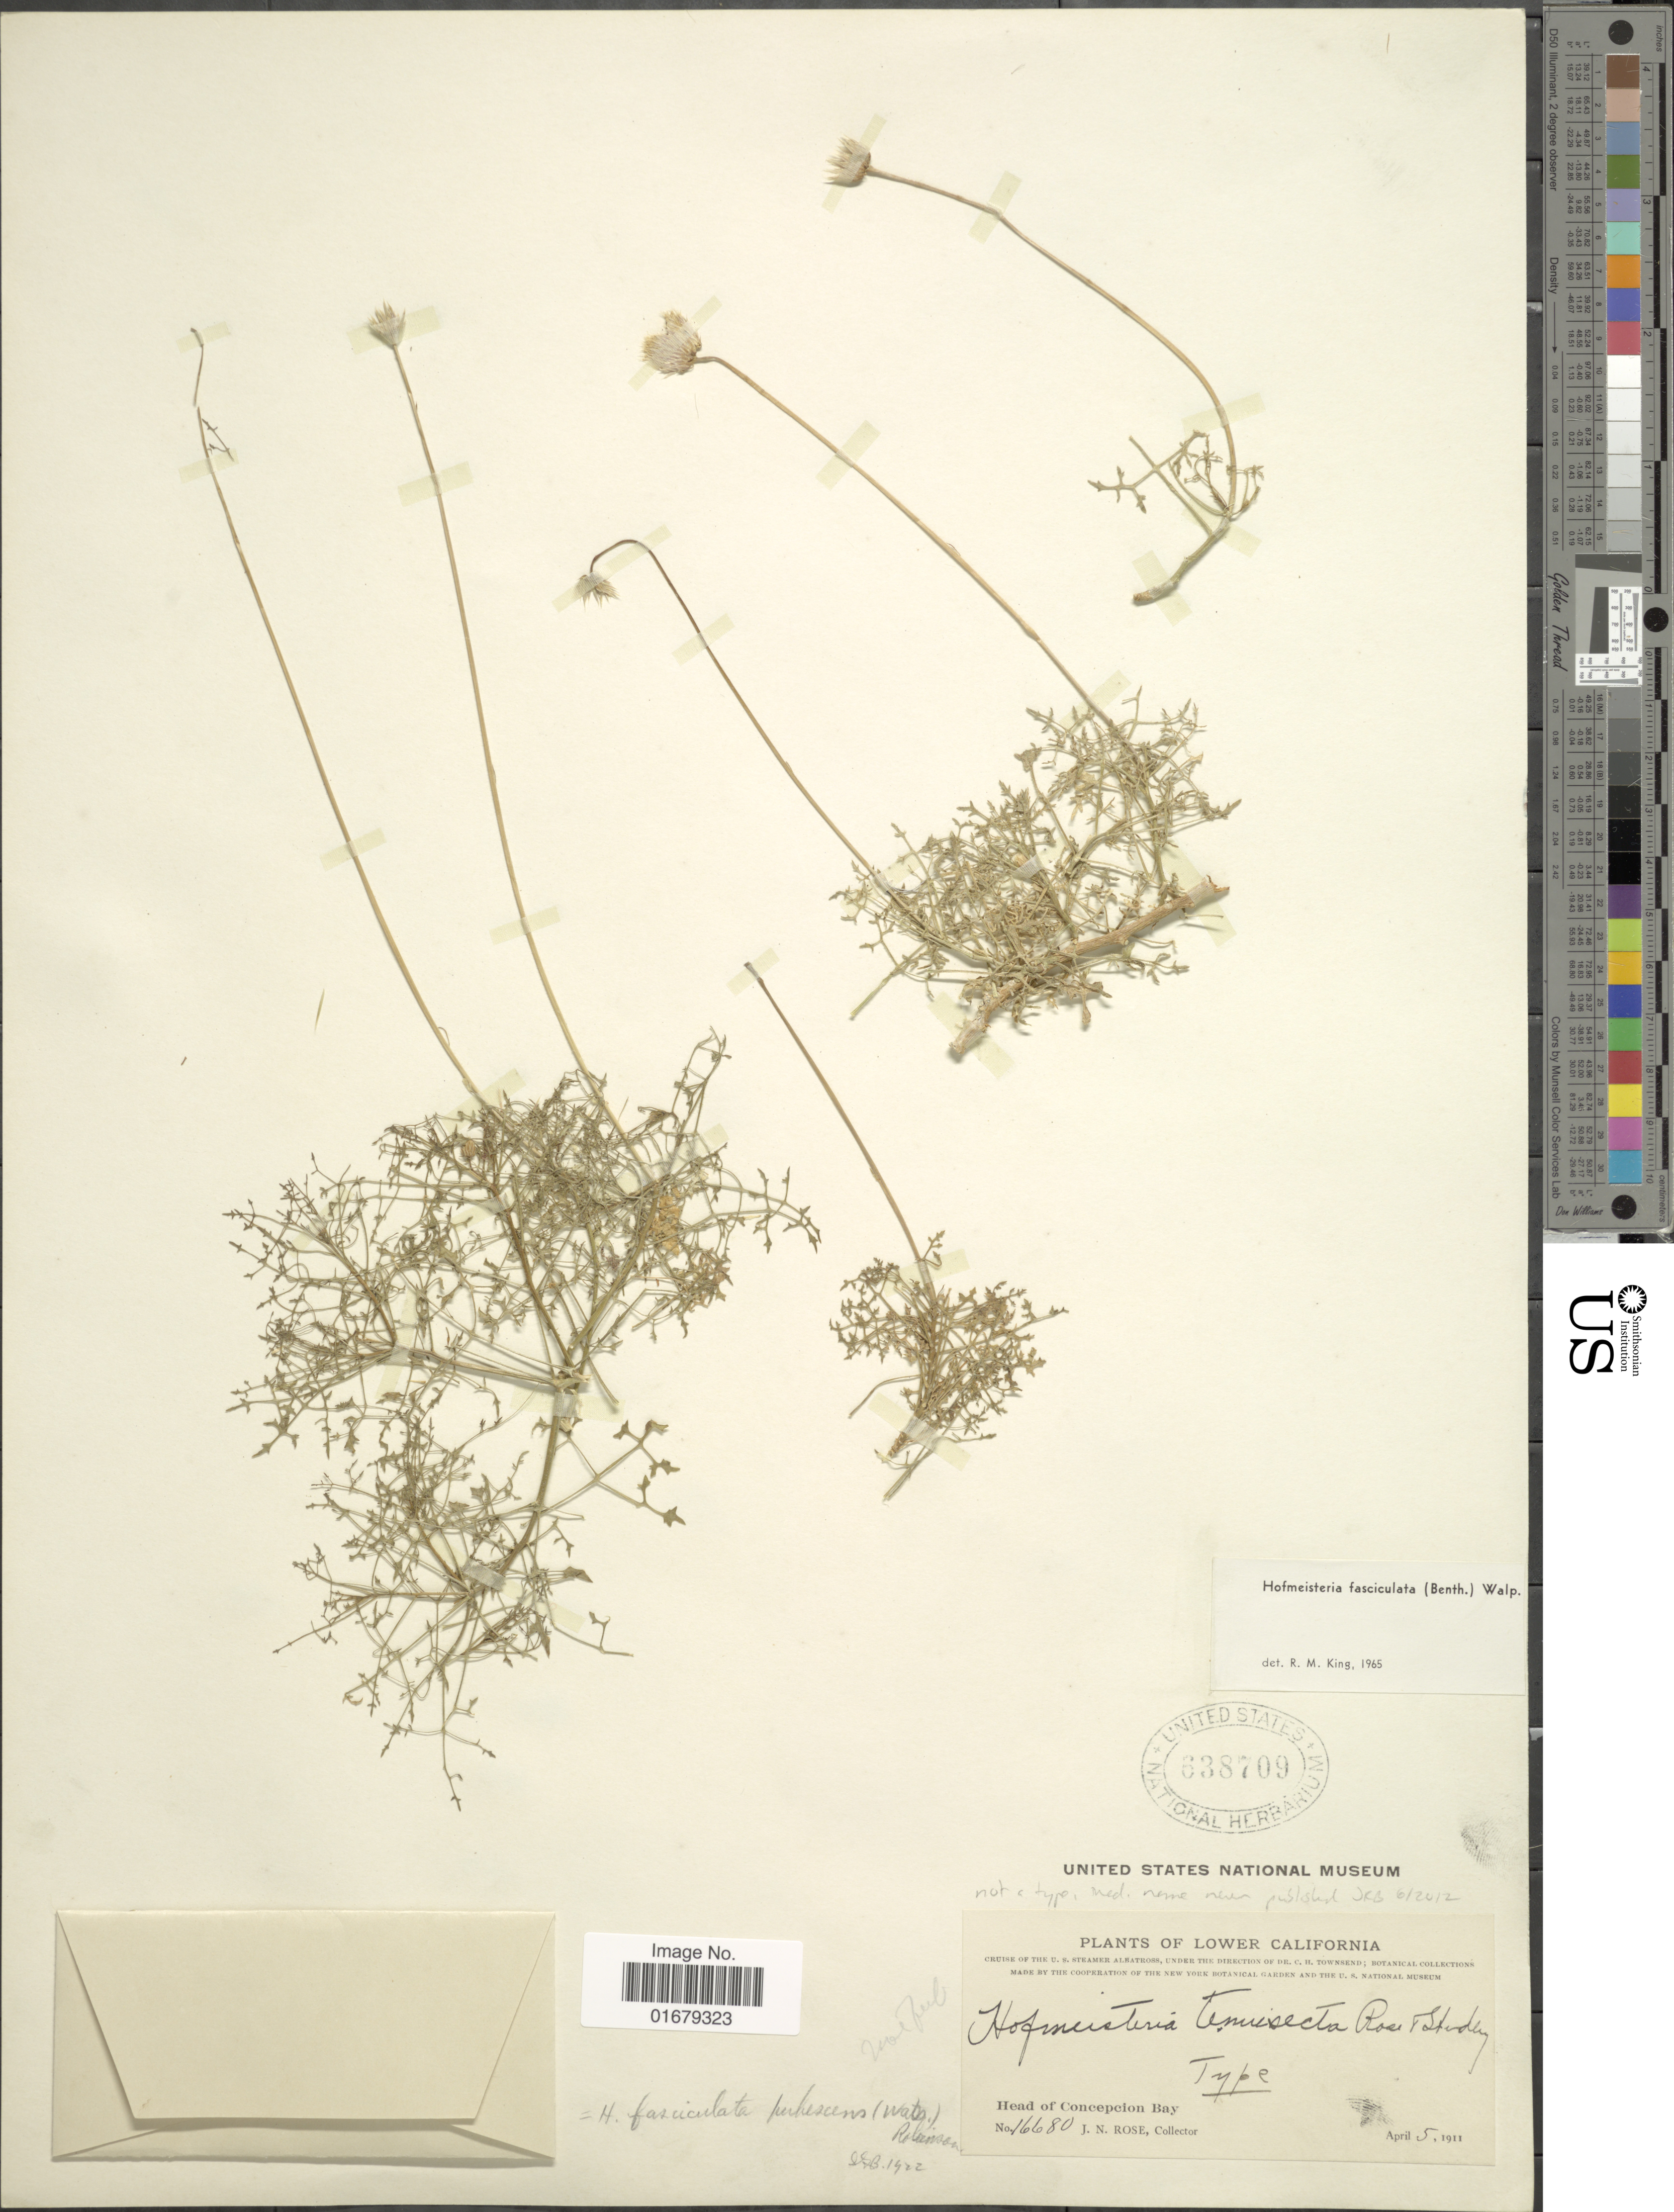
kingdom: Plantae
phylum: Tracheophyta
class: Magnoliopsida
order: Asterales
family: Asteraceae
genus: Hofmeisteria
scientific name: Hofmeisteria fasciculata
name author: (Benth.) Walp.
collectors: J. N. Rose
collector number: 16680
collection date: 1911-04-05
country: Mexico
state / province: Baja California Sur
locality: Lower California, Head of Concepcion Bay.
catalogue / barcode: US 638709